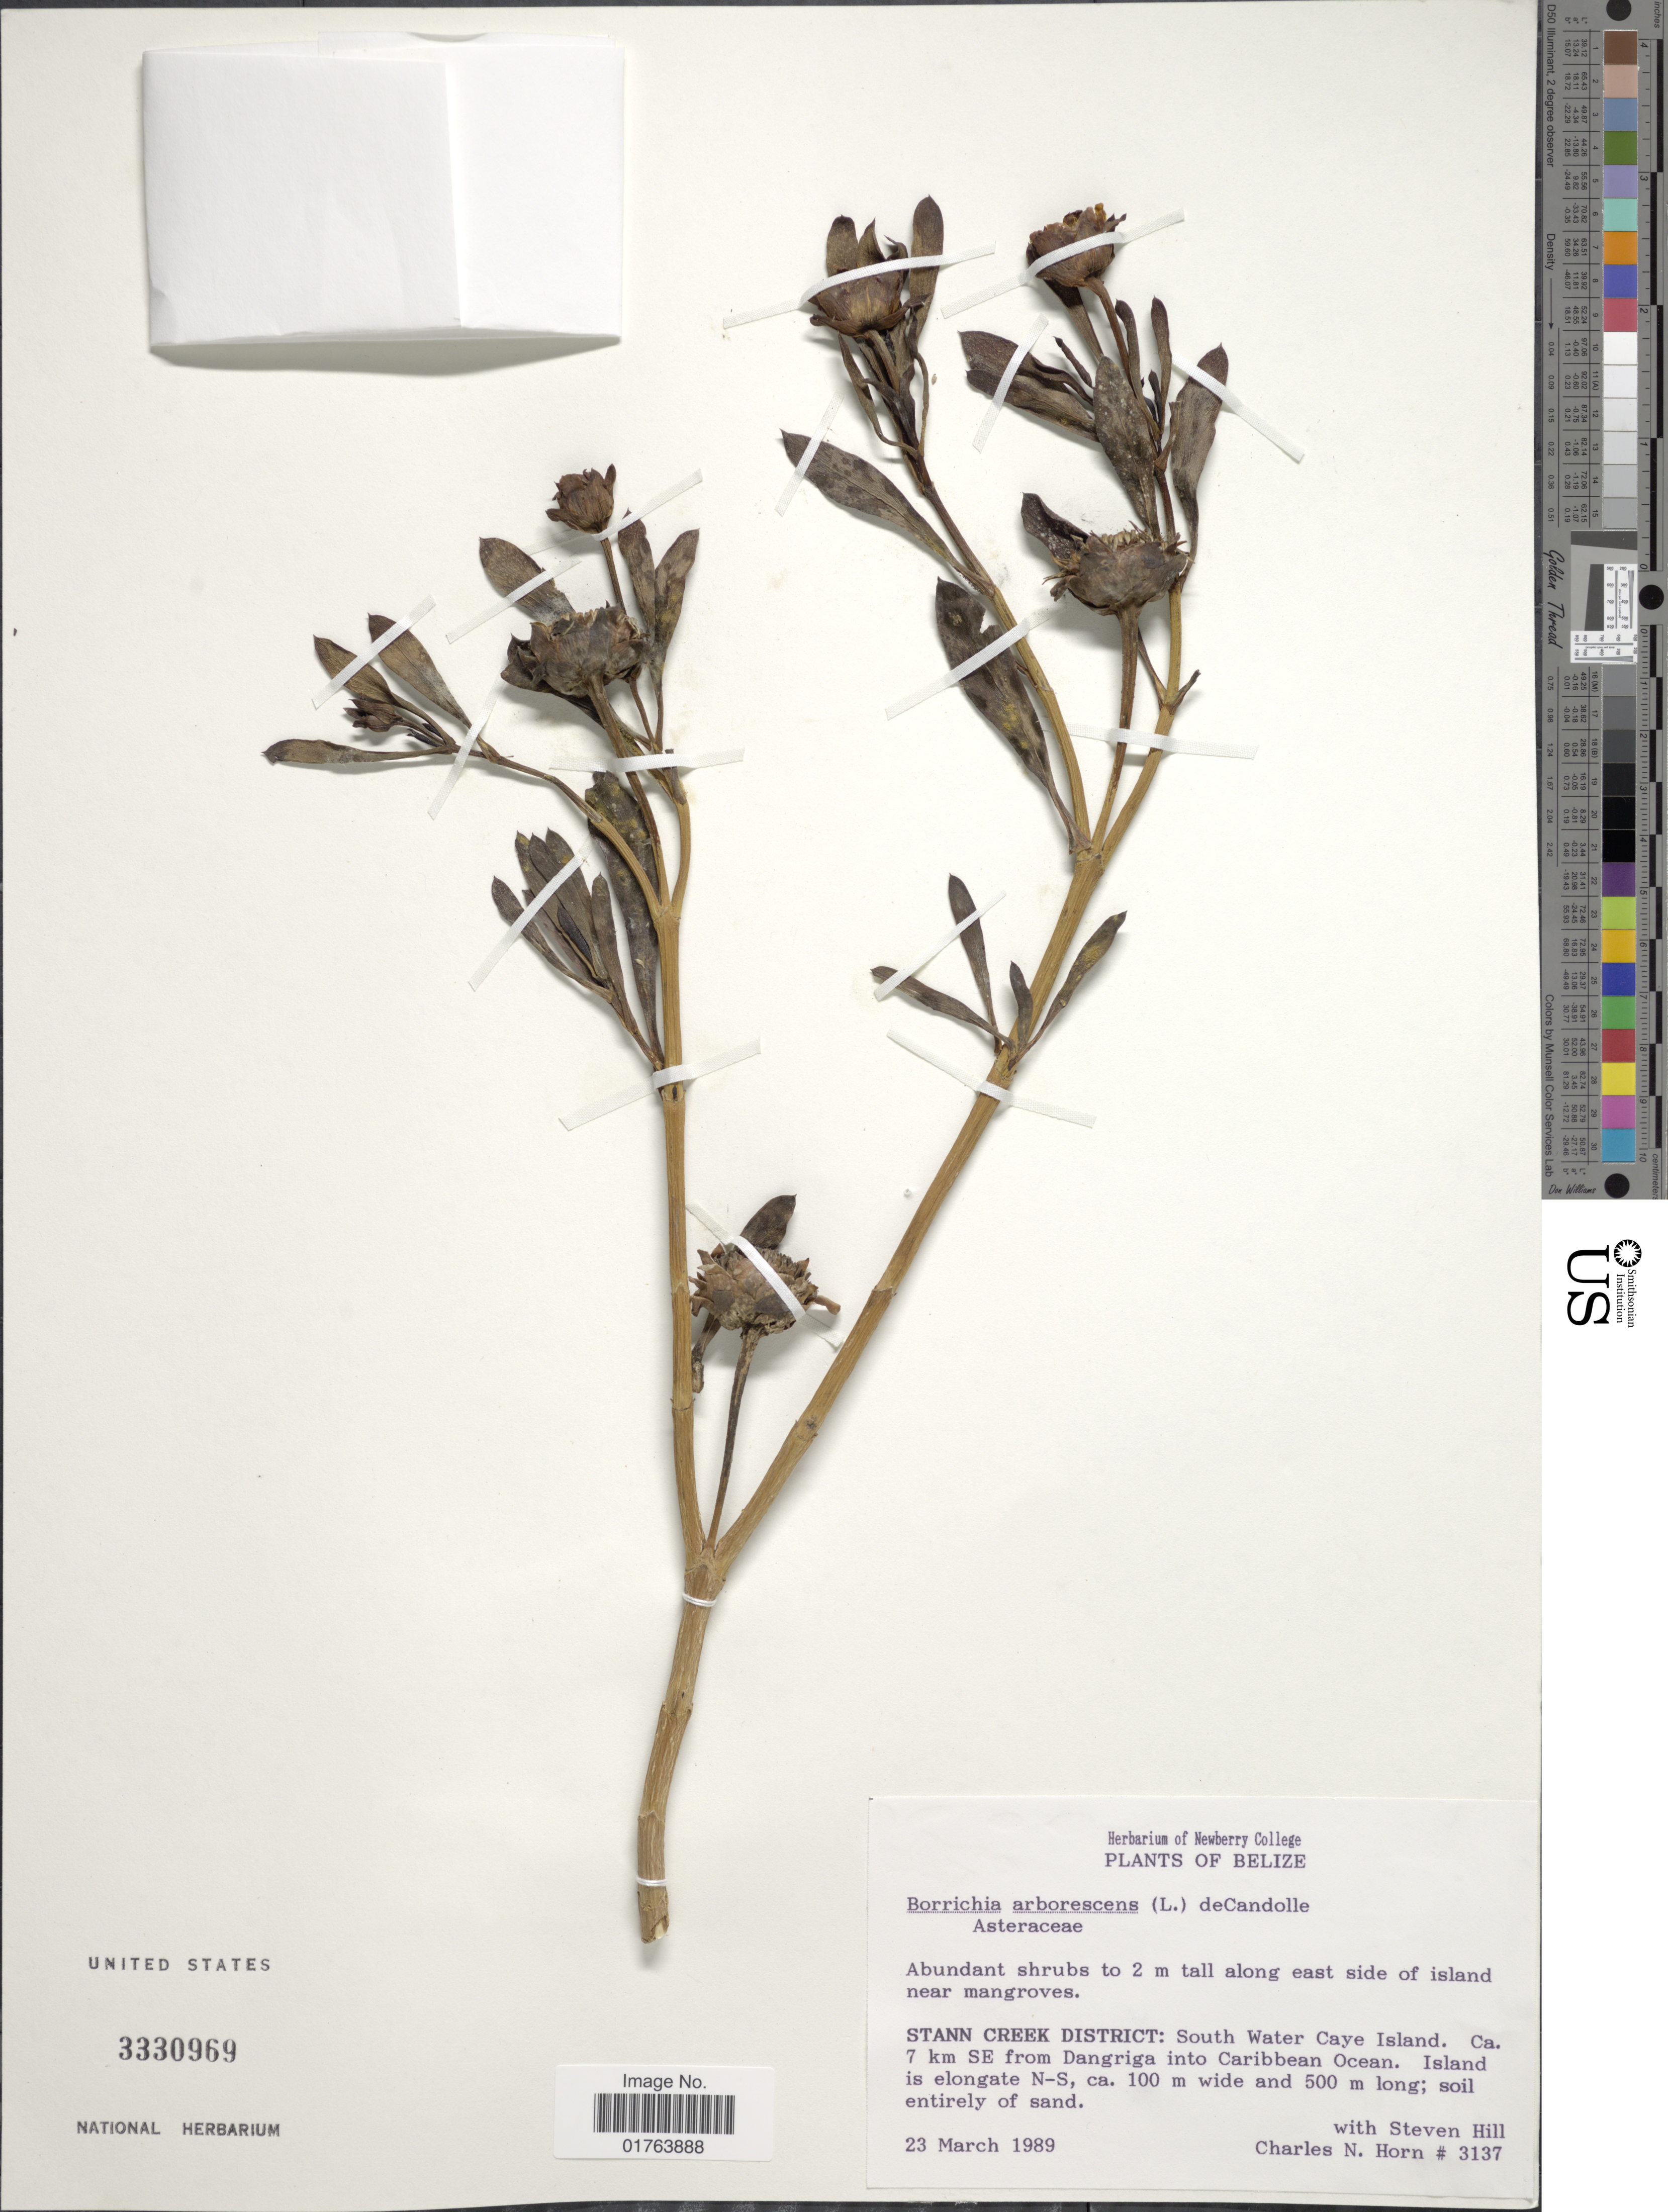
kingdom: Plantae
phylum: Tracheophyta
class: Magnoliopsida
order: Asterales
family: Asteraceae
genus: Borrichia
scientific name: Borrichia arborescens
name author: (L.) DC.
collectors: S. R. Hill & C. N. Horn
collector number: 3137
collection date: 1989-03-23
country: Belize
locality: Stann Creek District: South Water Caye Island. Ca. 7 km SE from Dangriga into Caribbean Ocean. Island is elongate N-S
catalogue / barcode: US 3330969